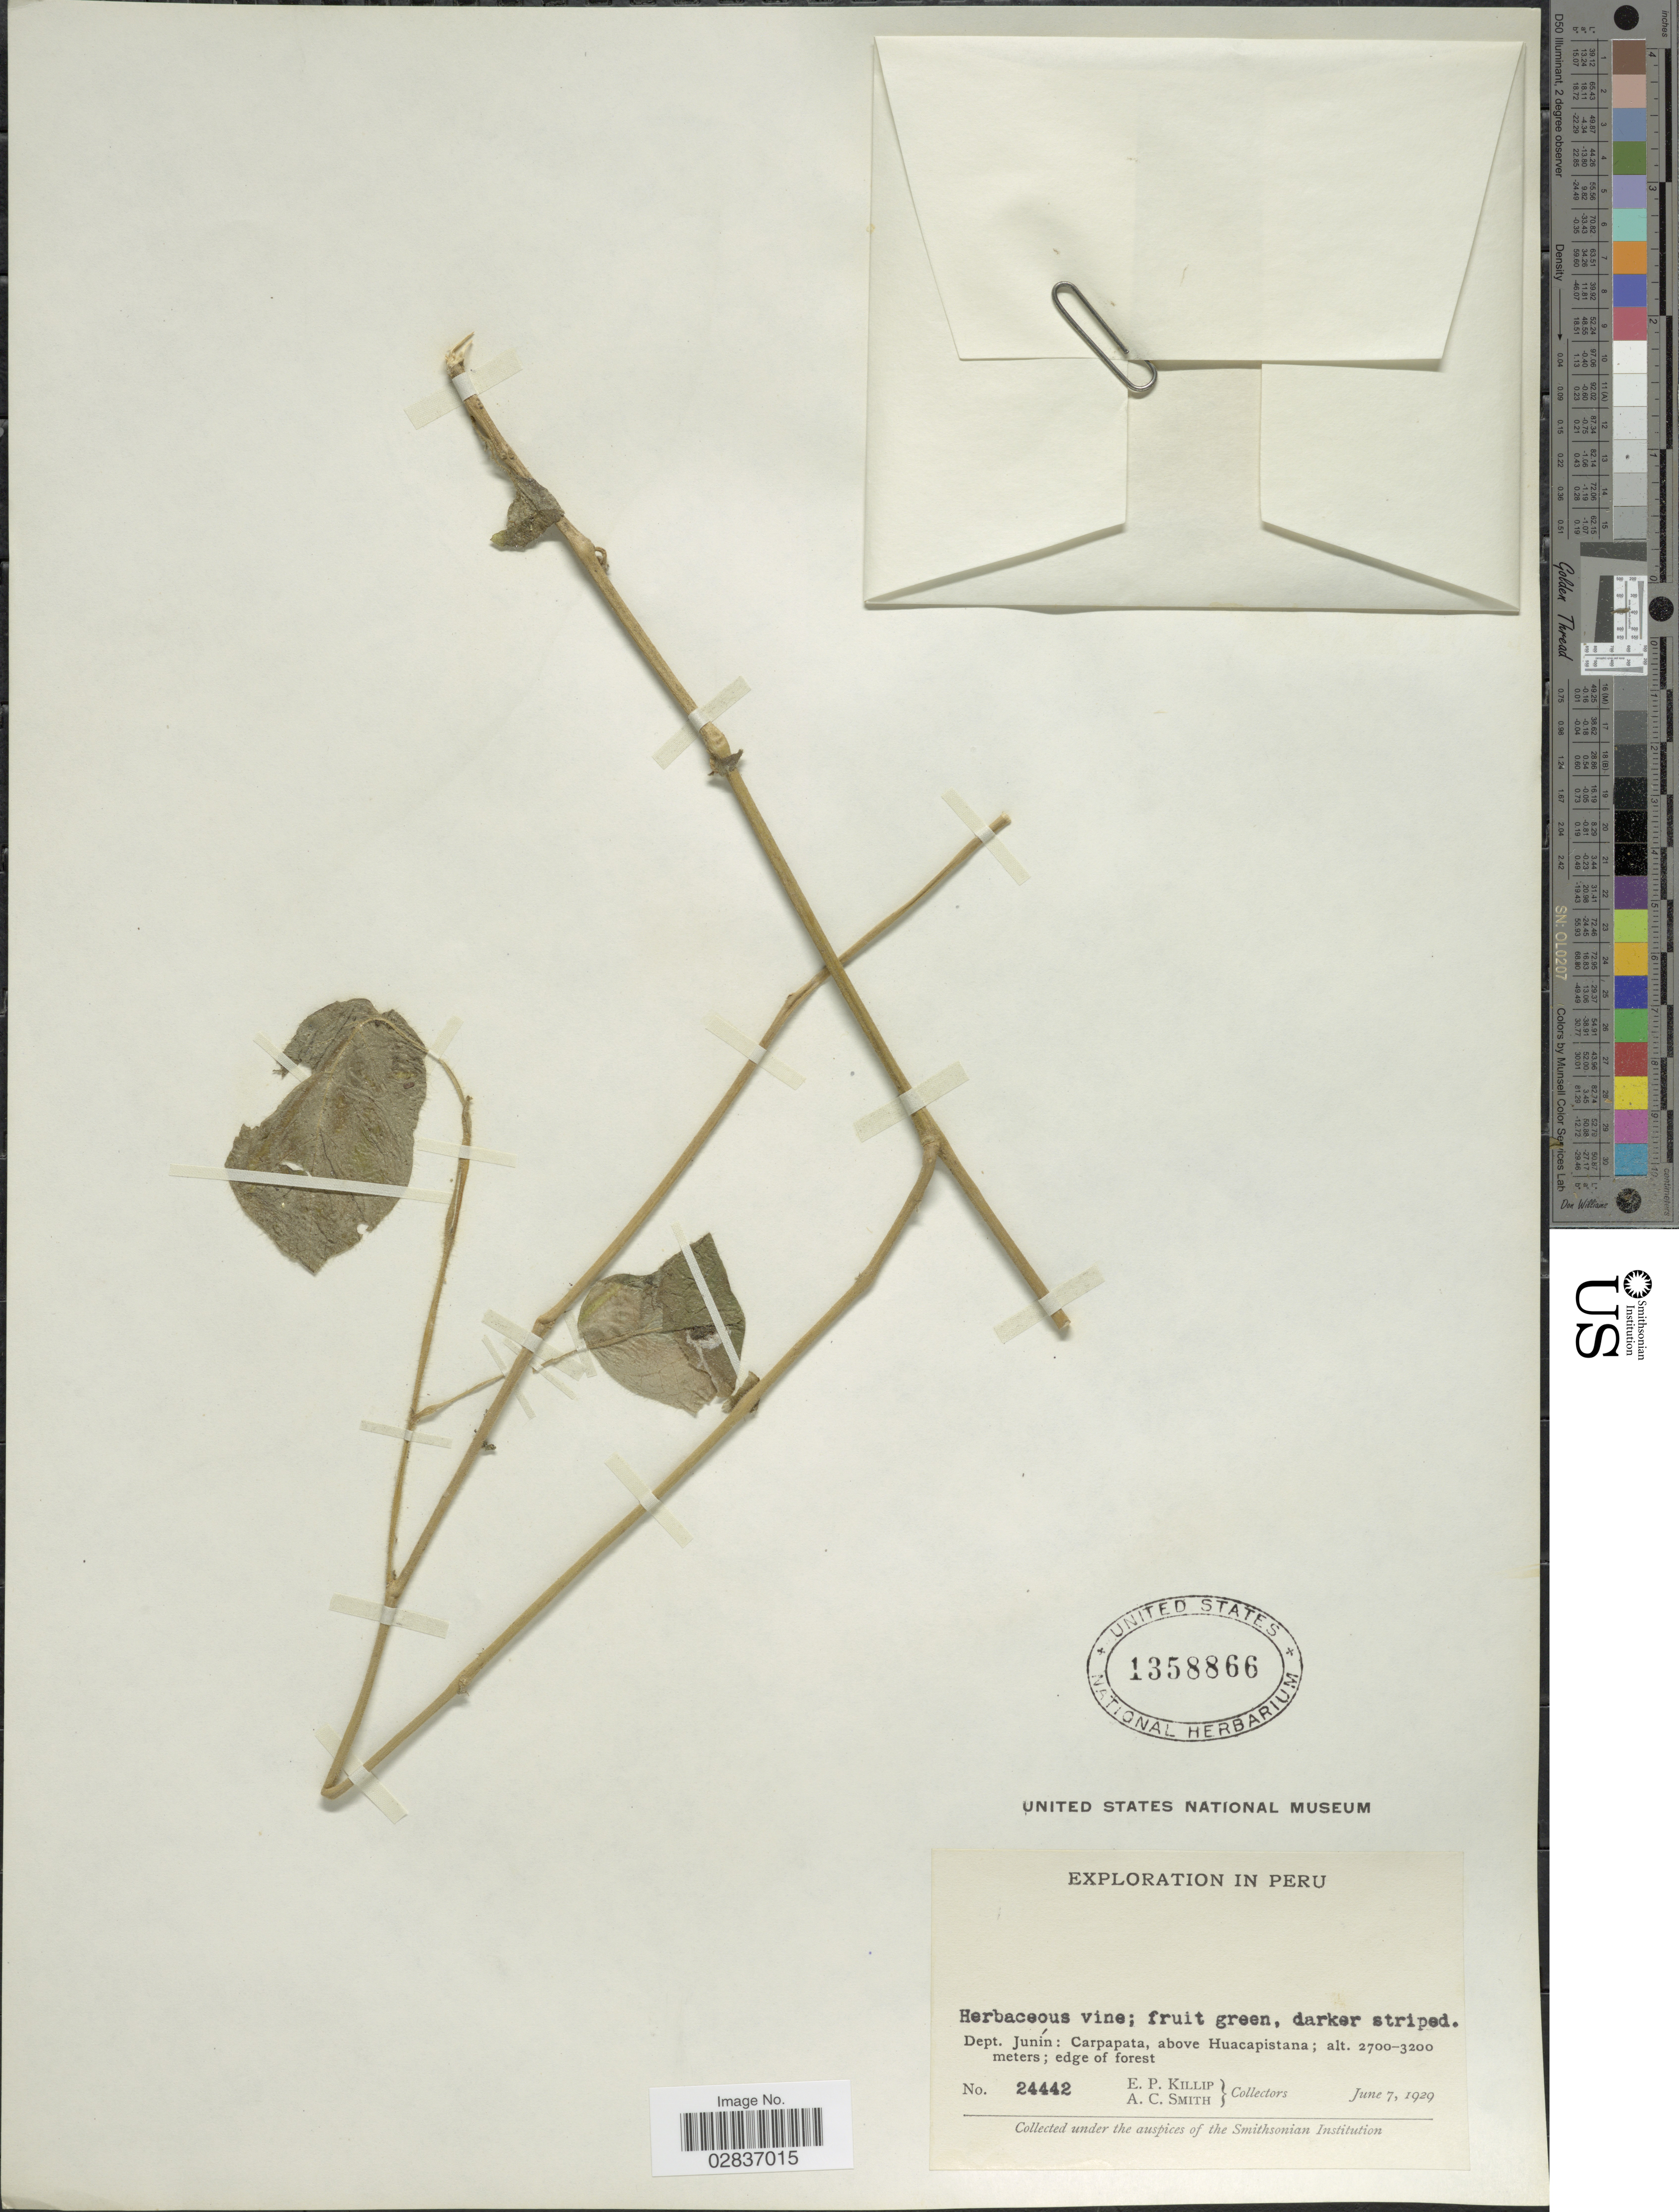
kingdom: Plantae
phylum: Tracheophyta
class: Magnoliopsida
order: Solanales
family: Solanaceae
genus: Solanum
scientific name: Solanum sp.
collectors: E. P. Killip & A. C. Smith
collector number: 24442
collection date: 1929-06-07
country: Peru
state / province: Junín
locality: Dept. Junín: Carpapata, above Huacapistana.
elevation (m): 2700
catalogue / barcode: US 1358866